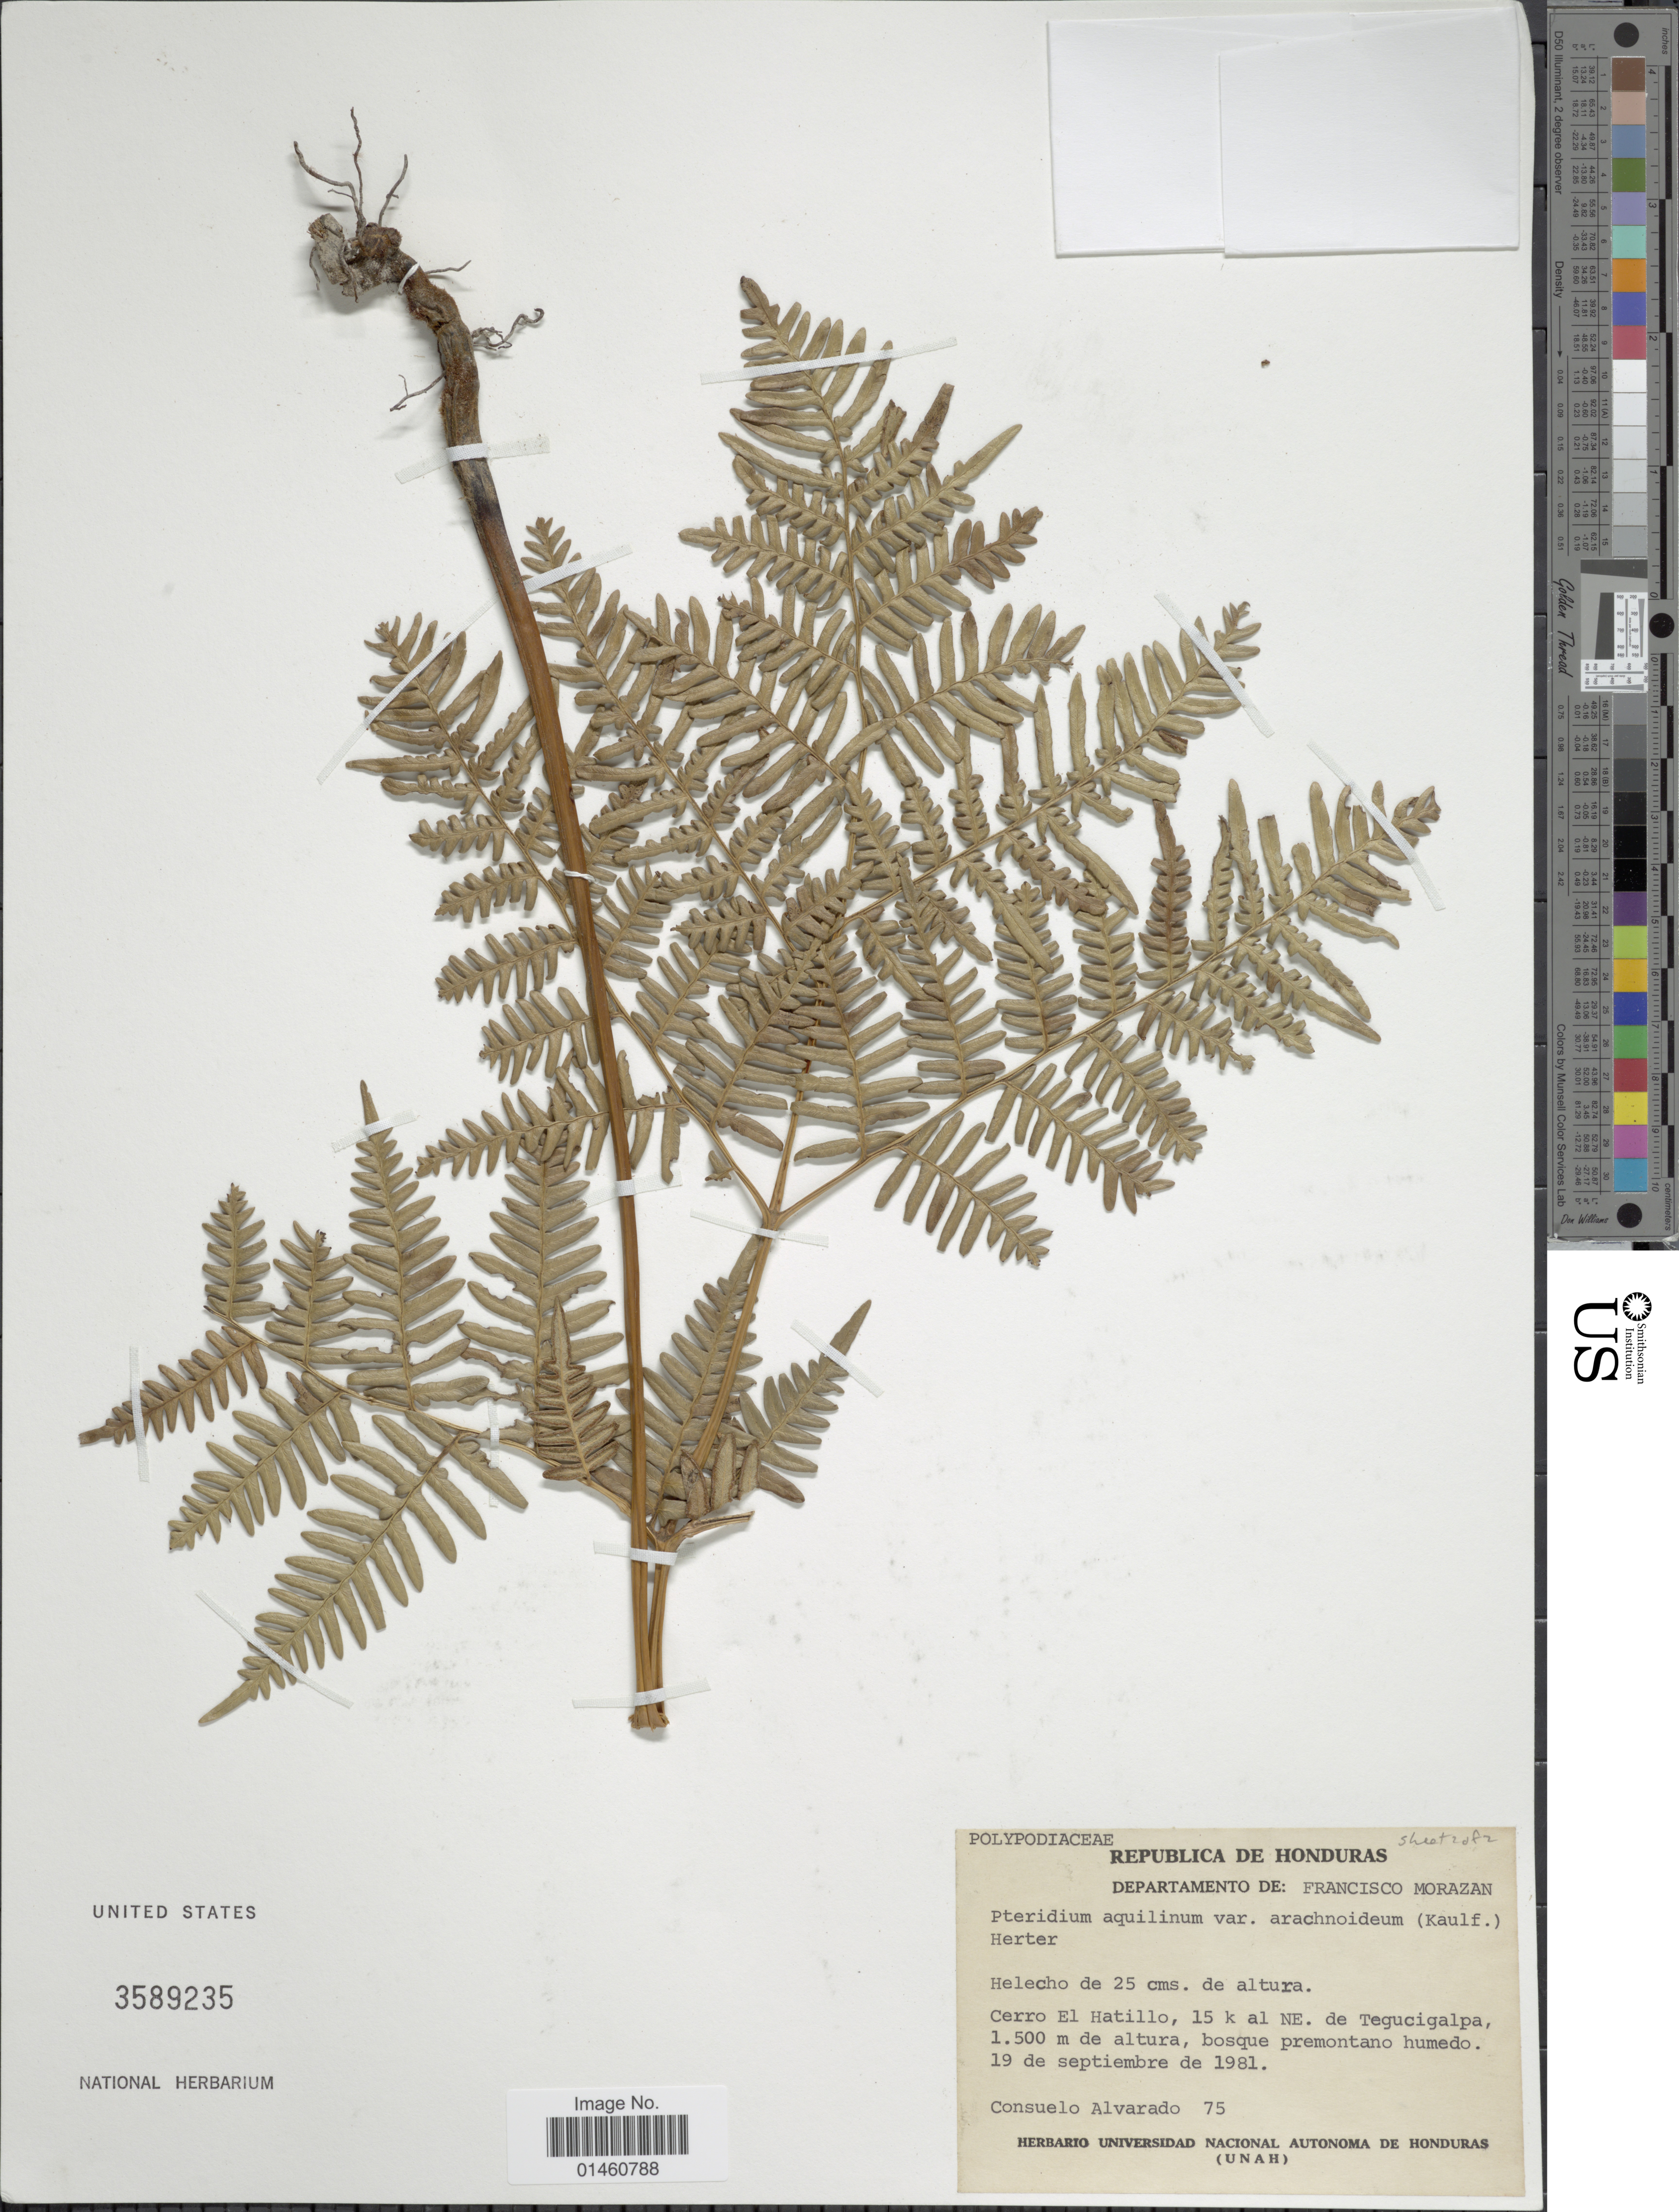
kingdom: Plantae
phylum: Tracheophyta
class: Polypodiopsida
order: Polypodiales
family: Dennstaedtiaceae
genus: Pteridium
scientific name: Pteridium aquilinum var. arachnoideum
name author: (Kaulf.) Herter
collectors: C. Alvarado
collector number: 75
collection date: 1981-09-19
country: Honduras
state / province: Fco. Morazán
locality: Cerro El Hatillo, 15 k al NE. de Tegucigalpa.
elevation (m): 1500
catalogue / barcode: US 3589235